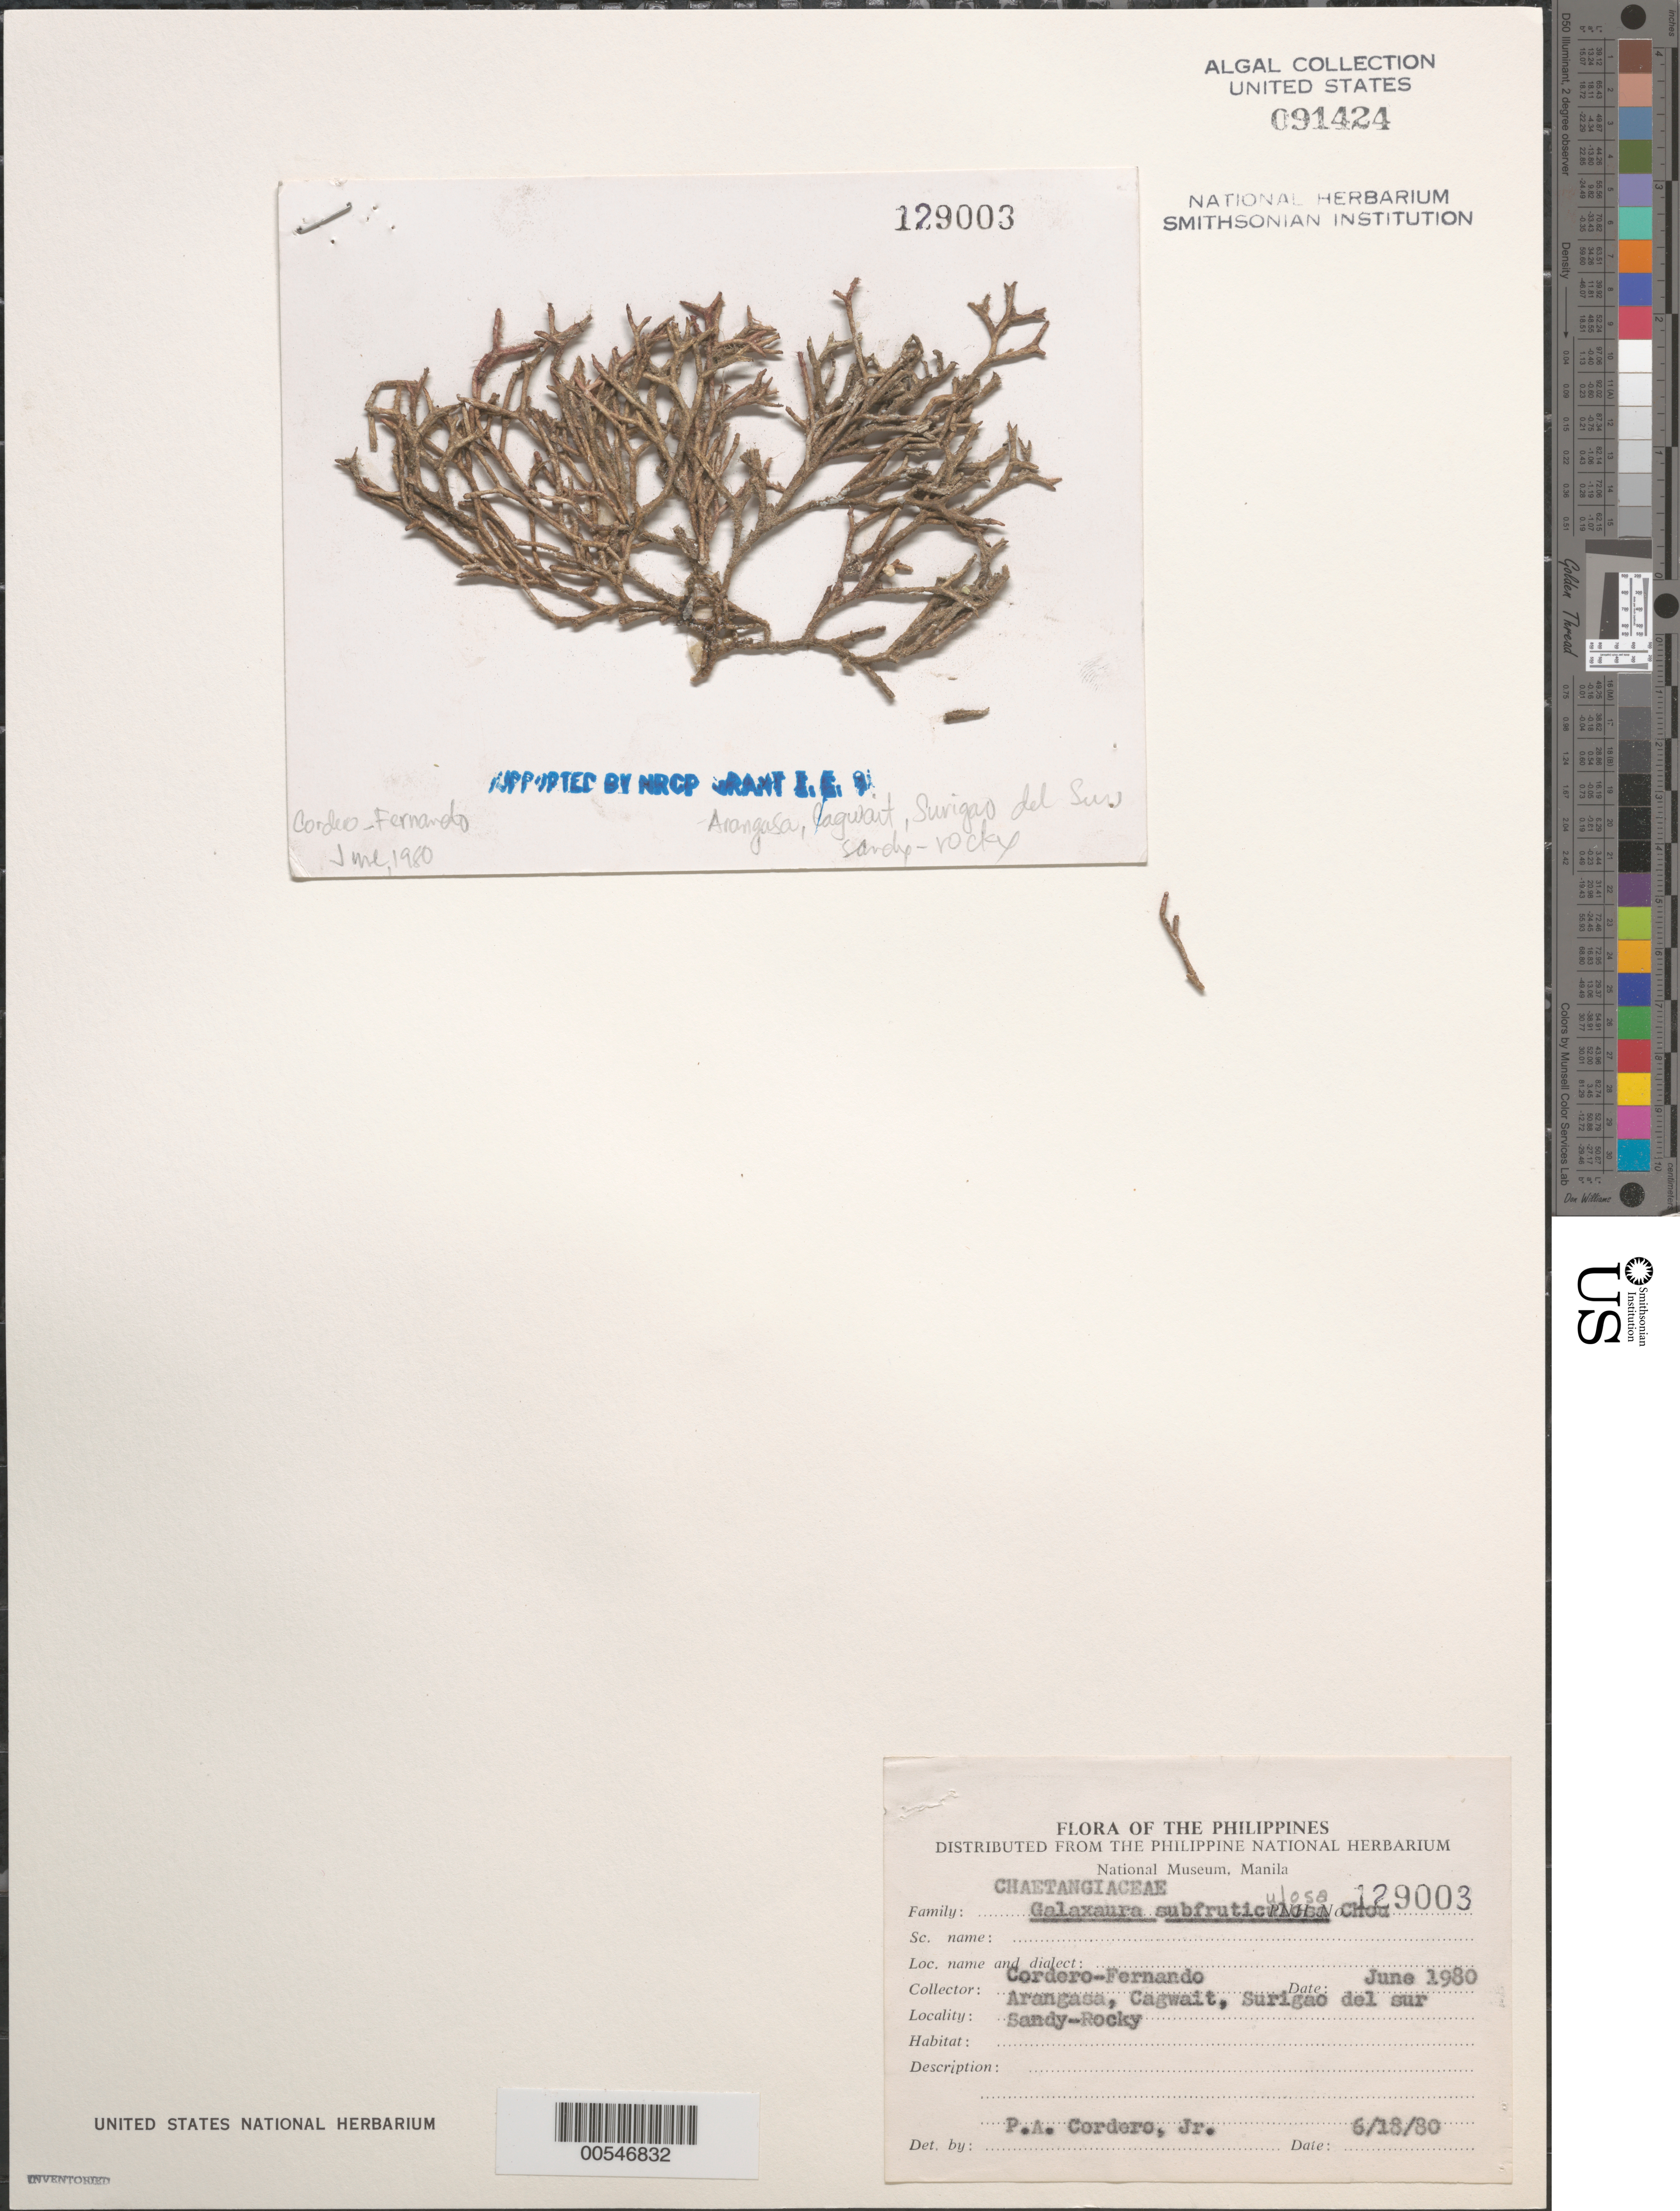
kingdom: Plantae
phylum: Rhodophyta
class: Florideophyceae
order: Nemaliales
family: Galaxauraceae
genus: Galaxaura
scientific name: Galaxaura rugosa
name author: (Ellis & Sol.) J.V.Lamouroux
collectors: P. A. Cordero & O. Fernando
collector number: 129003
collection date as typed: Jun 1980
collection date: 1980-06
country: Philippines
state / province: Caraga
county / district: Surigao del Sur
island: Mindanao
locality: Arangasa, Cagwait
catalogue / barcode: US 91424